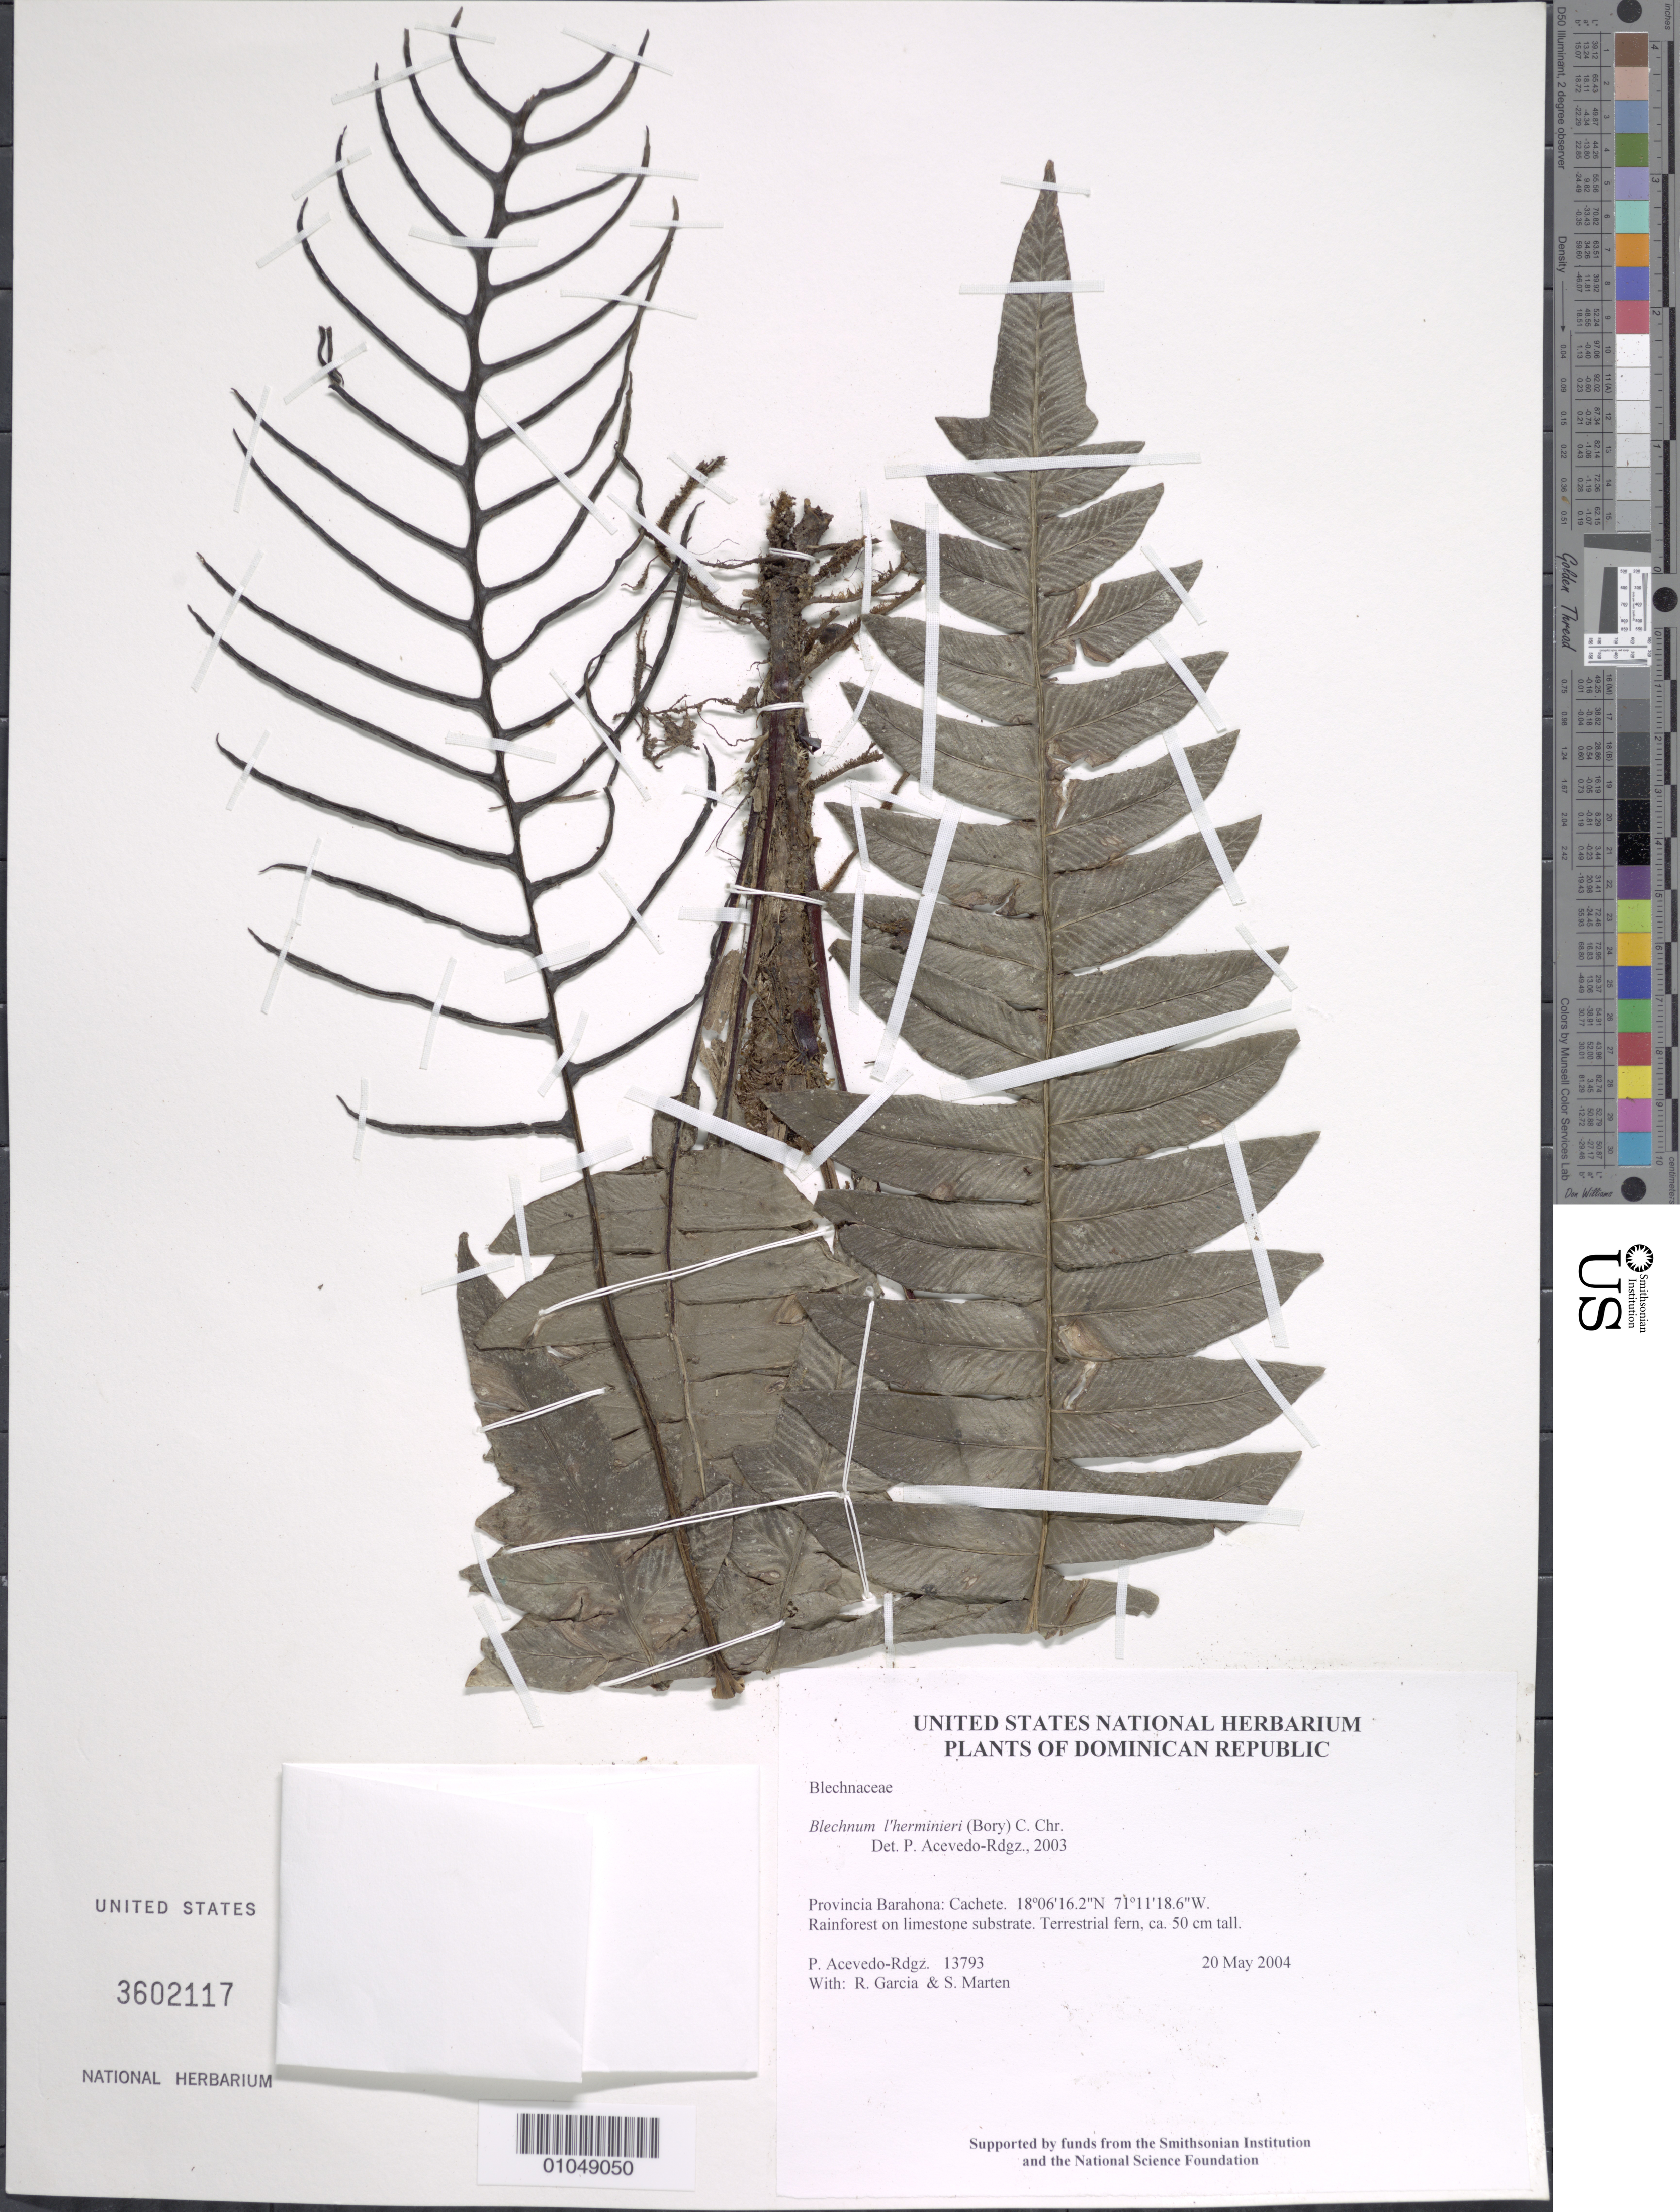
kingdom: Plantae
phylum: Tracheophyta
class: Polypodiopsida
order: Polypodiales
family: Blechnaceae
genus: Blechnum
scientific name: Blechnum l'herminieri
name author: (Bory) C. Chr.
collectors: P. Acevedo-Rodr., R. G. García & S. Marten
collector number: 13793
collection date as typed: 20 May 2004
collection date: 2004-05-20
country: Dominican Republic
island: Hispaniola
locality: Provincia Barahona: Cachete.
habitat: Rainforest on limestone substrate.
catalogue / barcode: US 3602117